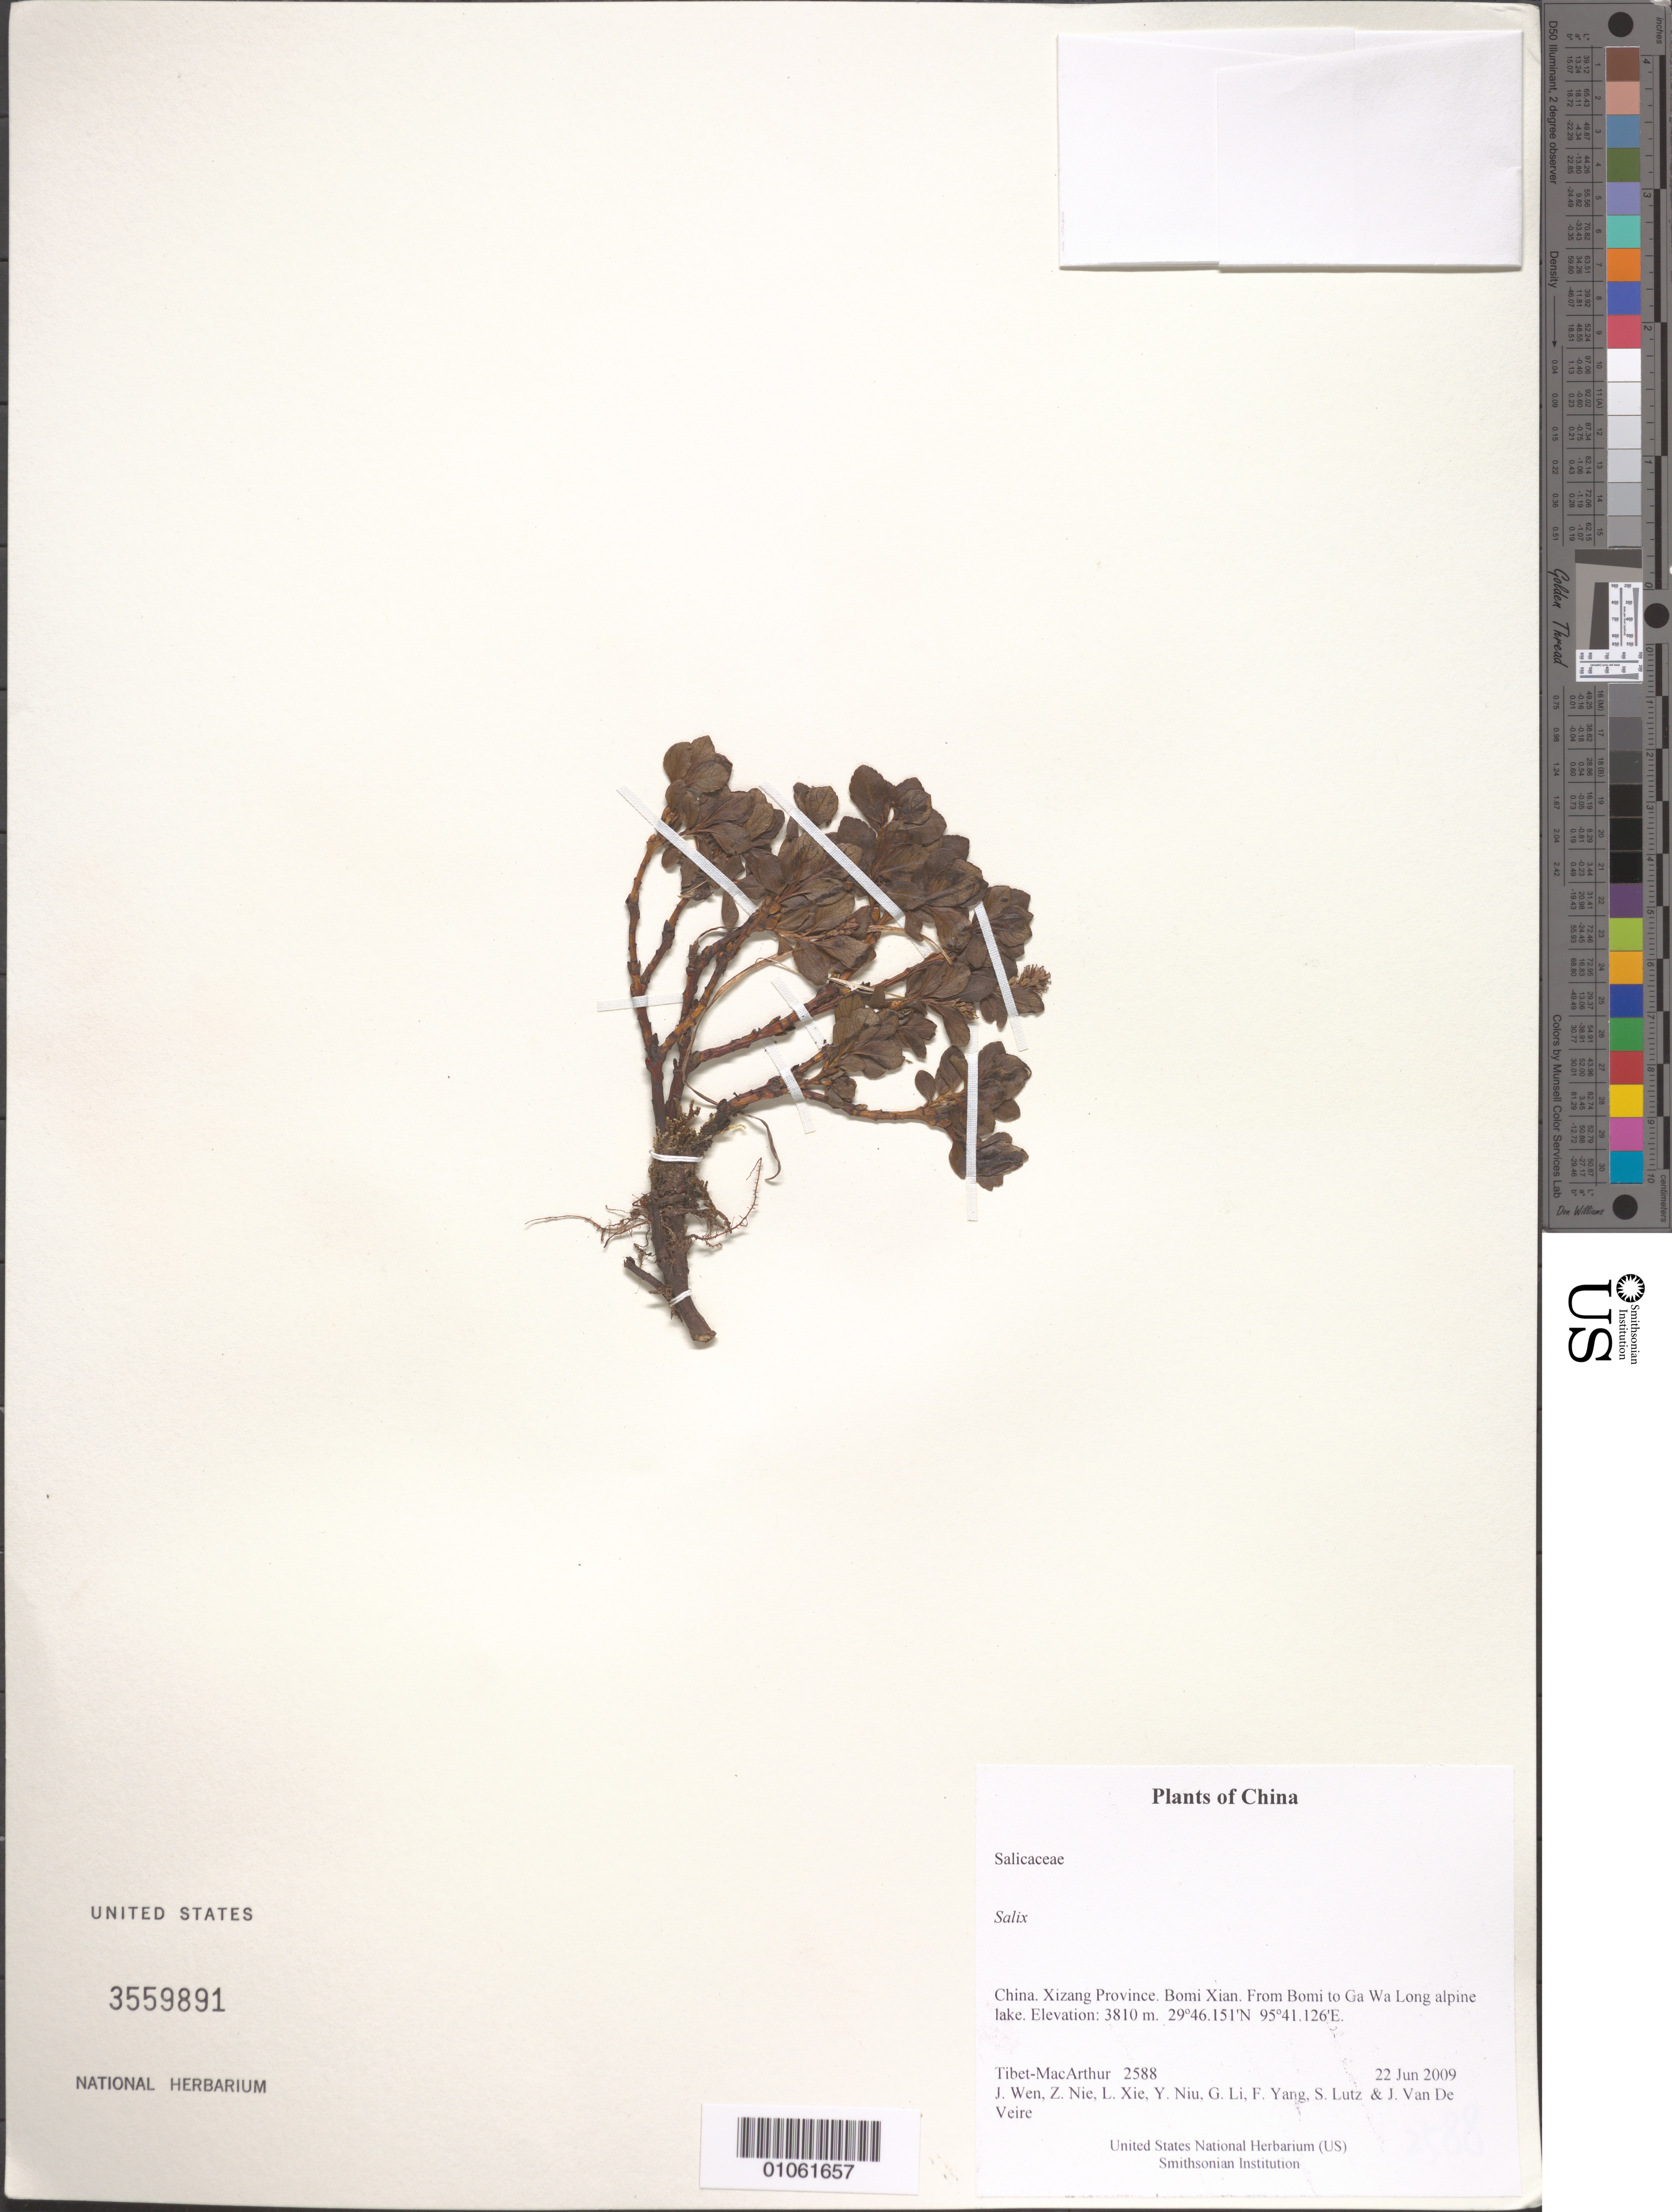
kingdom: Plantae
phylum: Tracheophyta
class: Magnoliopsida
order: Malpighiales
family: Salicaceae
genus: Salix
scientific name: Salix sp.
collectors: Tibet-MacArthur, J. Wen, Z. Nie, L. Xie, Y. Niu, G. Li, F. Yang, S. Lutz & J. Van De Veire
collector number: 2588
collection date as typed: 22 Jun 2009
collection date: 2009-06-22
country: China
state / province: Xizang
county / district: Bomi Xian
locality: From Bomi to Ga Wa Long alpine lake.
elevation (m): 3810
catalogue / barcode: US 3559891